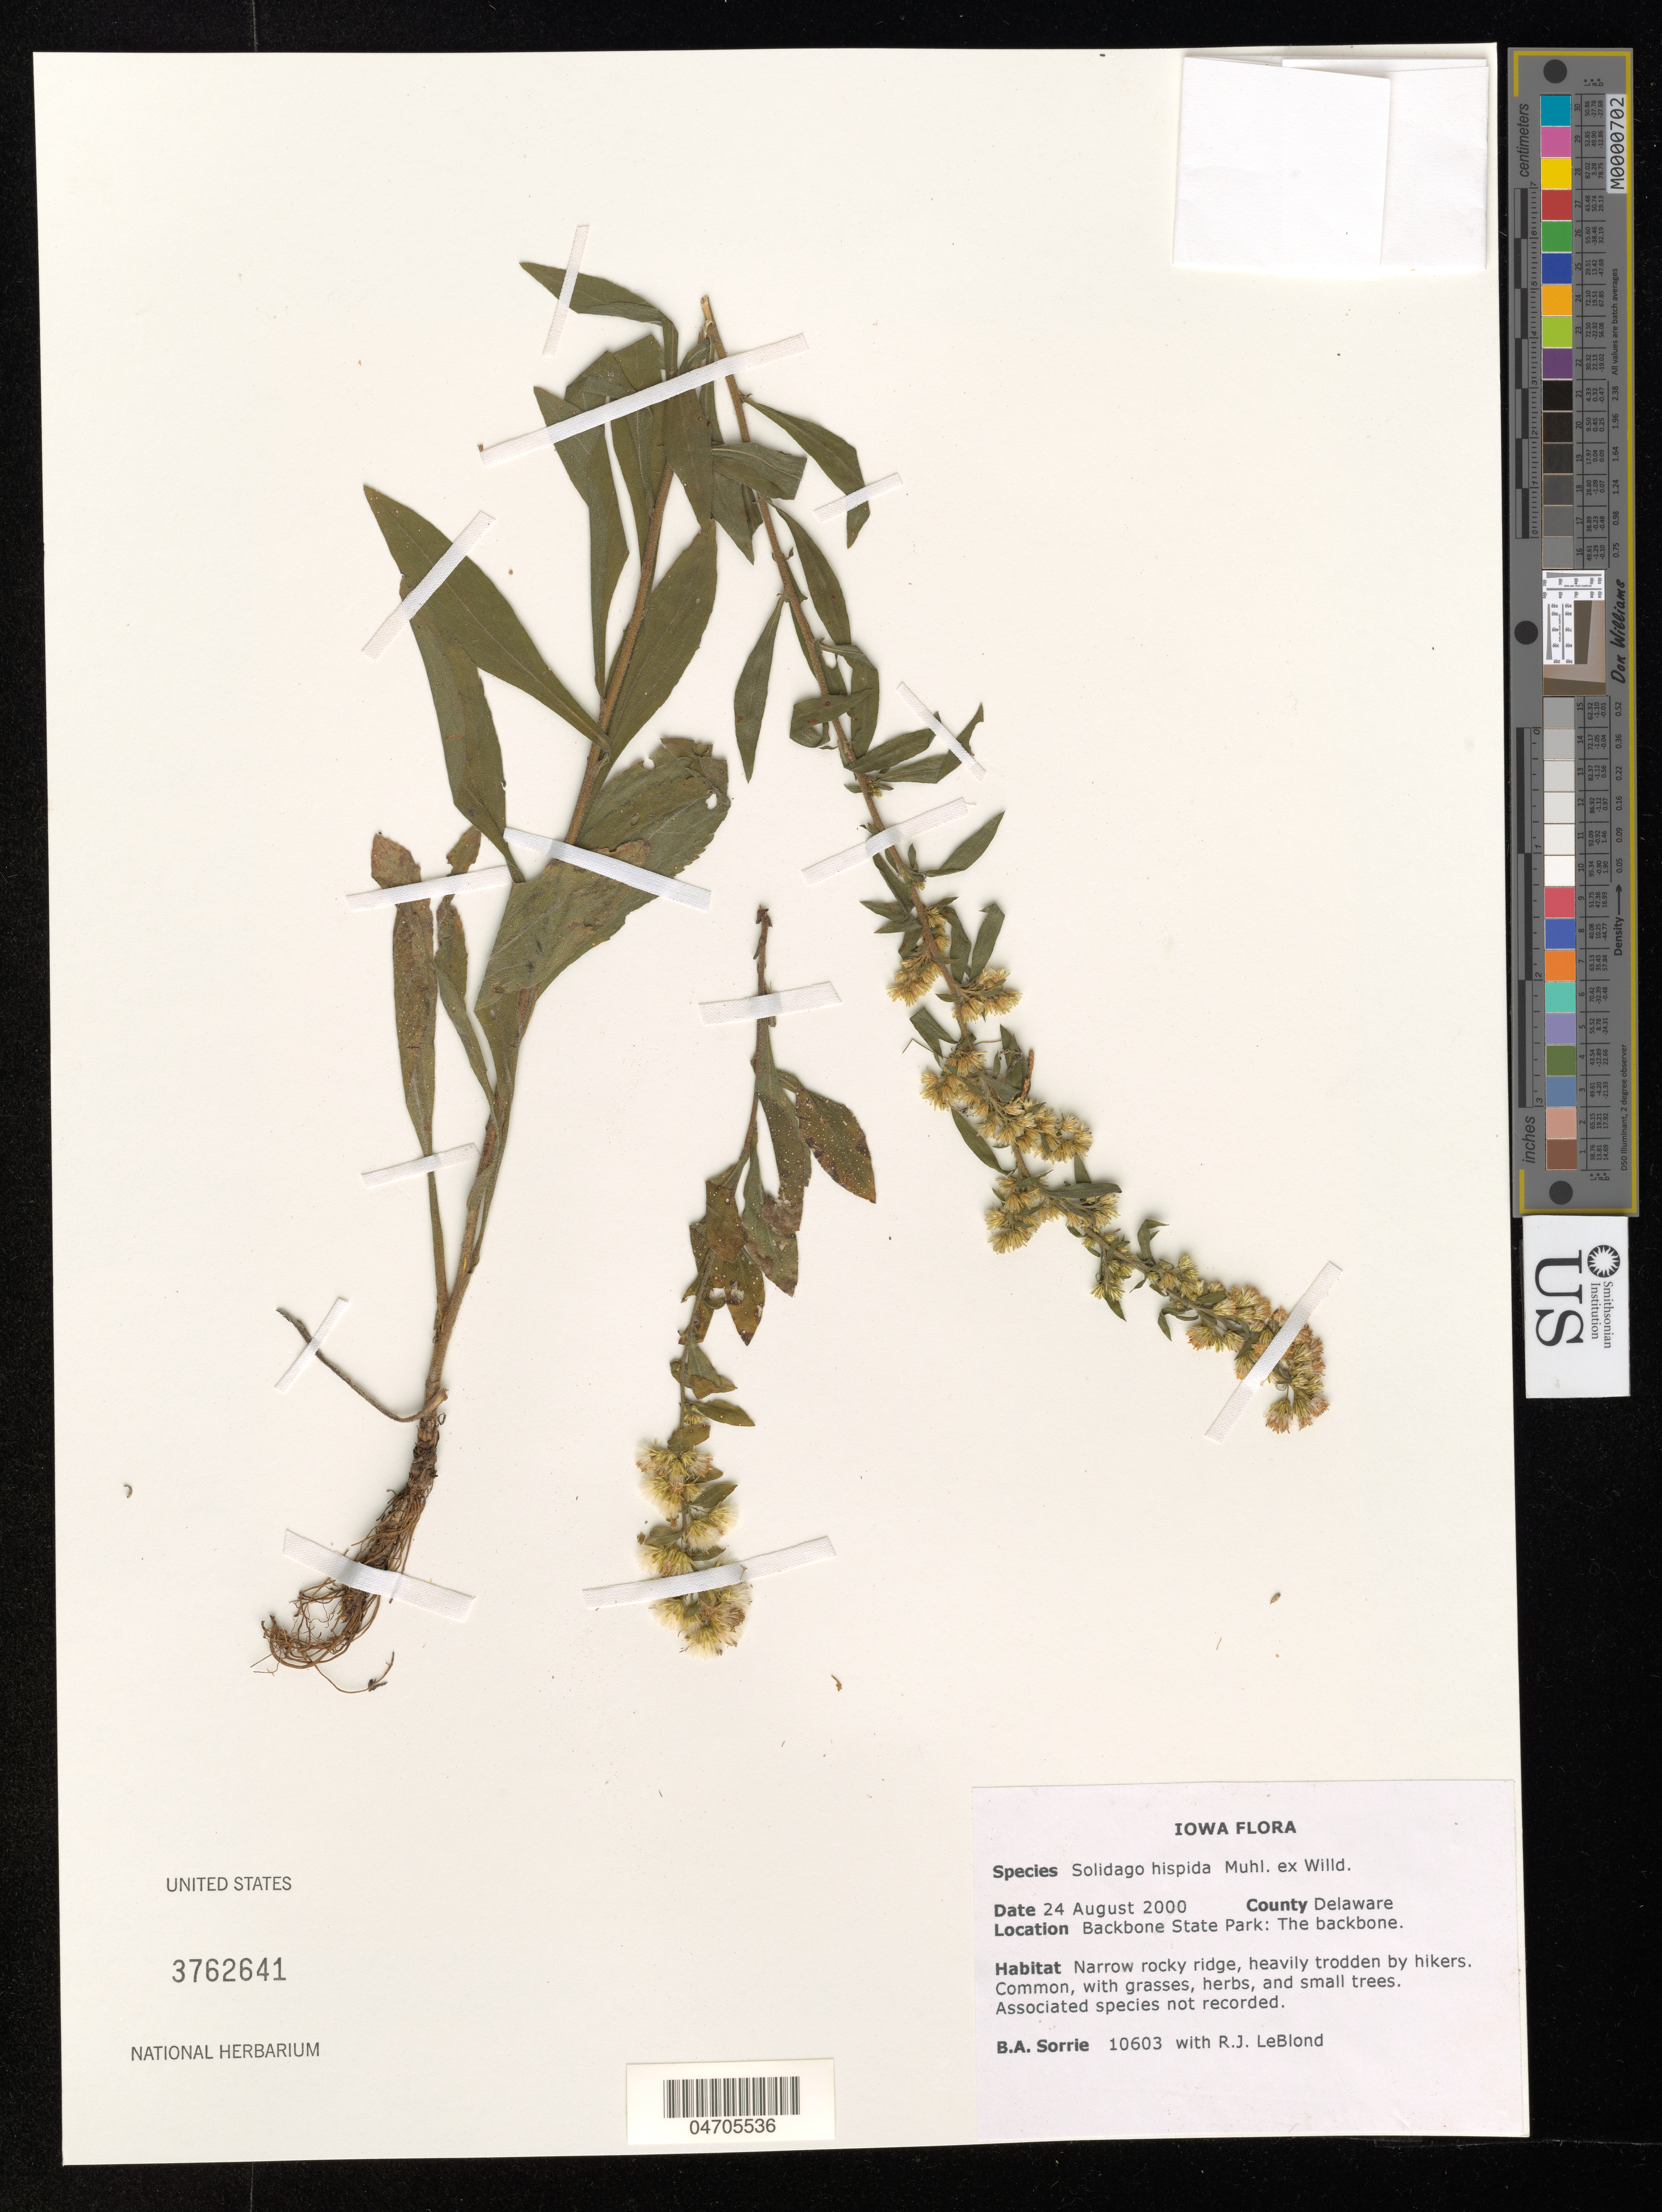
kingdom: Plantae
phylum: Tracheophyta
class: Magnoliopsida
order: Asterales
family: Asteraceae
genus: Solidago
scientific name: Solidago hispida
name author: Muhl. ex Willd.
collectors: B. Sorrie & R. J. LeBlond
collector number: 10603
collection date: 2000-08-24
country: United States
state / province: Iowa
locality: County Delaware. Bacjbone State Park: The backbone.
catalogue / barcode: US 3762641